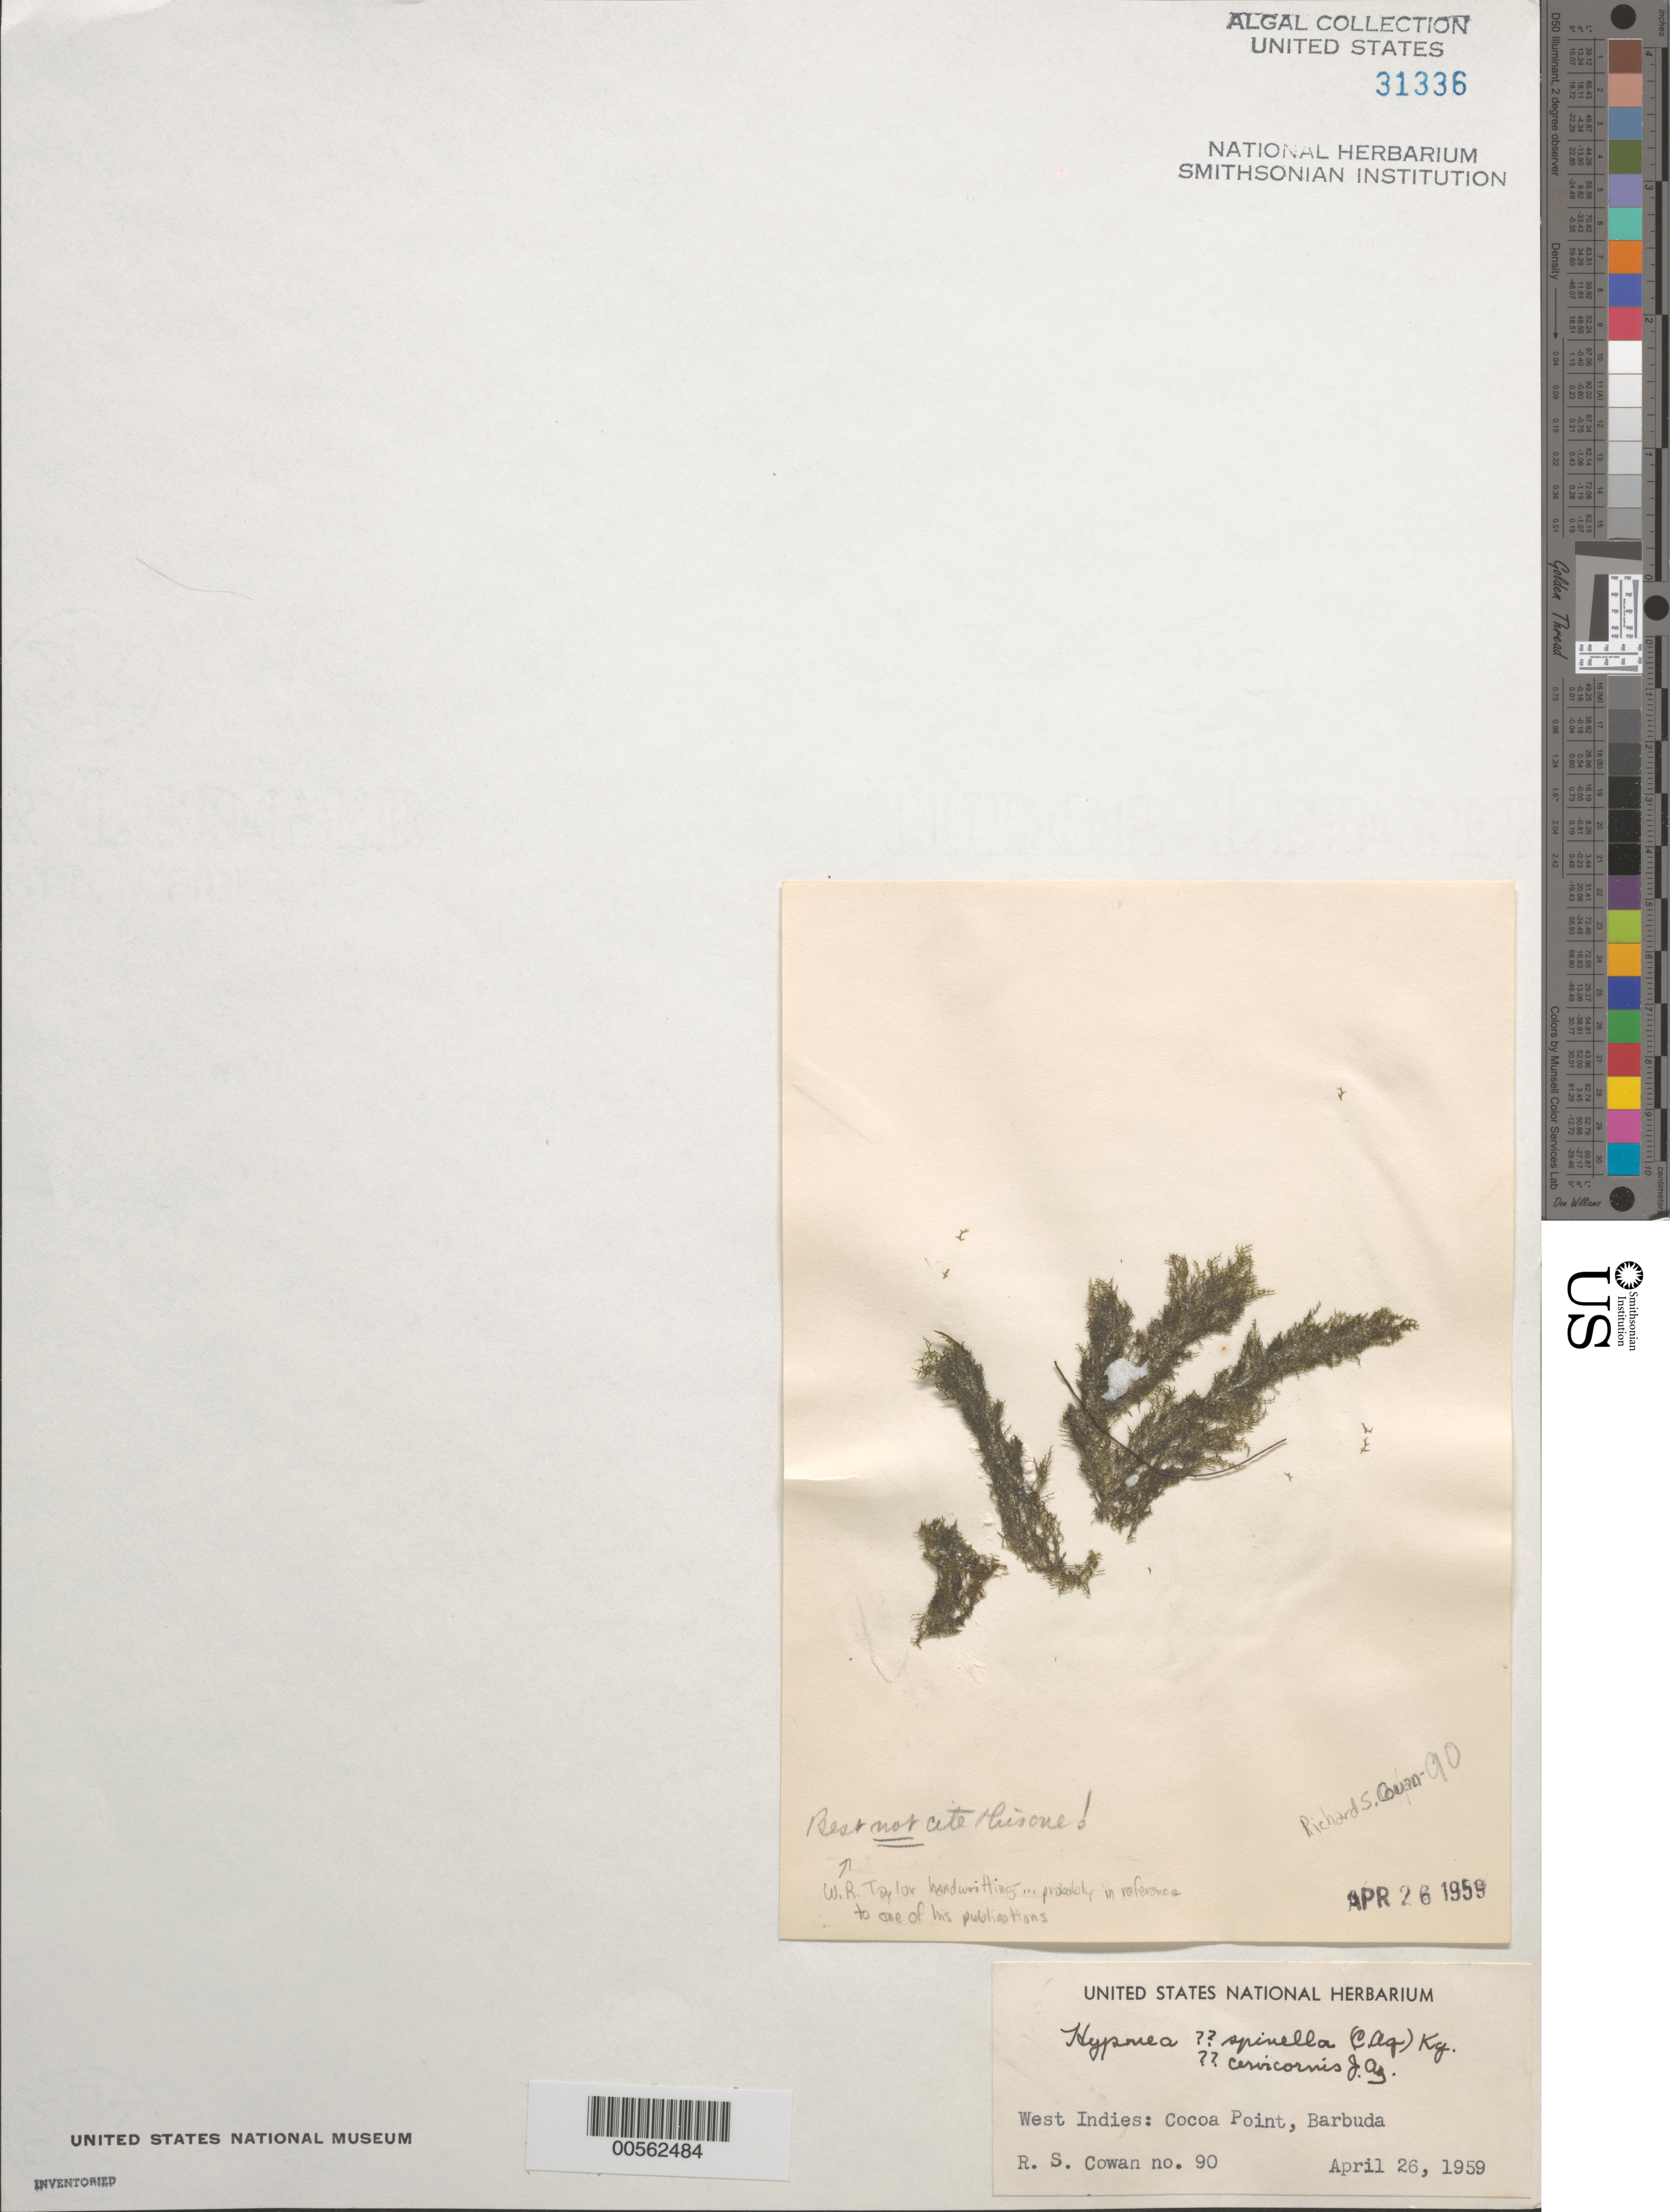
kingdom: Plantae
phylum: Rhodophyta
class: Florideophyceae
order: Gigartinales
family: Cystocloniaceae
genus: Hypnea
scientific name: Hypnea spinella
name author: (C. Agardh) Kütz.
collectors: R. S. Cowan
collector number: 90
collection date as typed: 26 Apr 1959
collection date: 1959-04-26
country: Antigua and Barbuda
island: Barbuda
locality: Cocoa Point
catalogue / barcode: US 31336